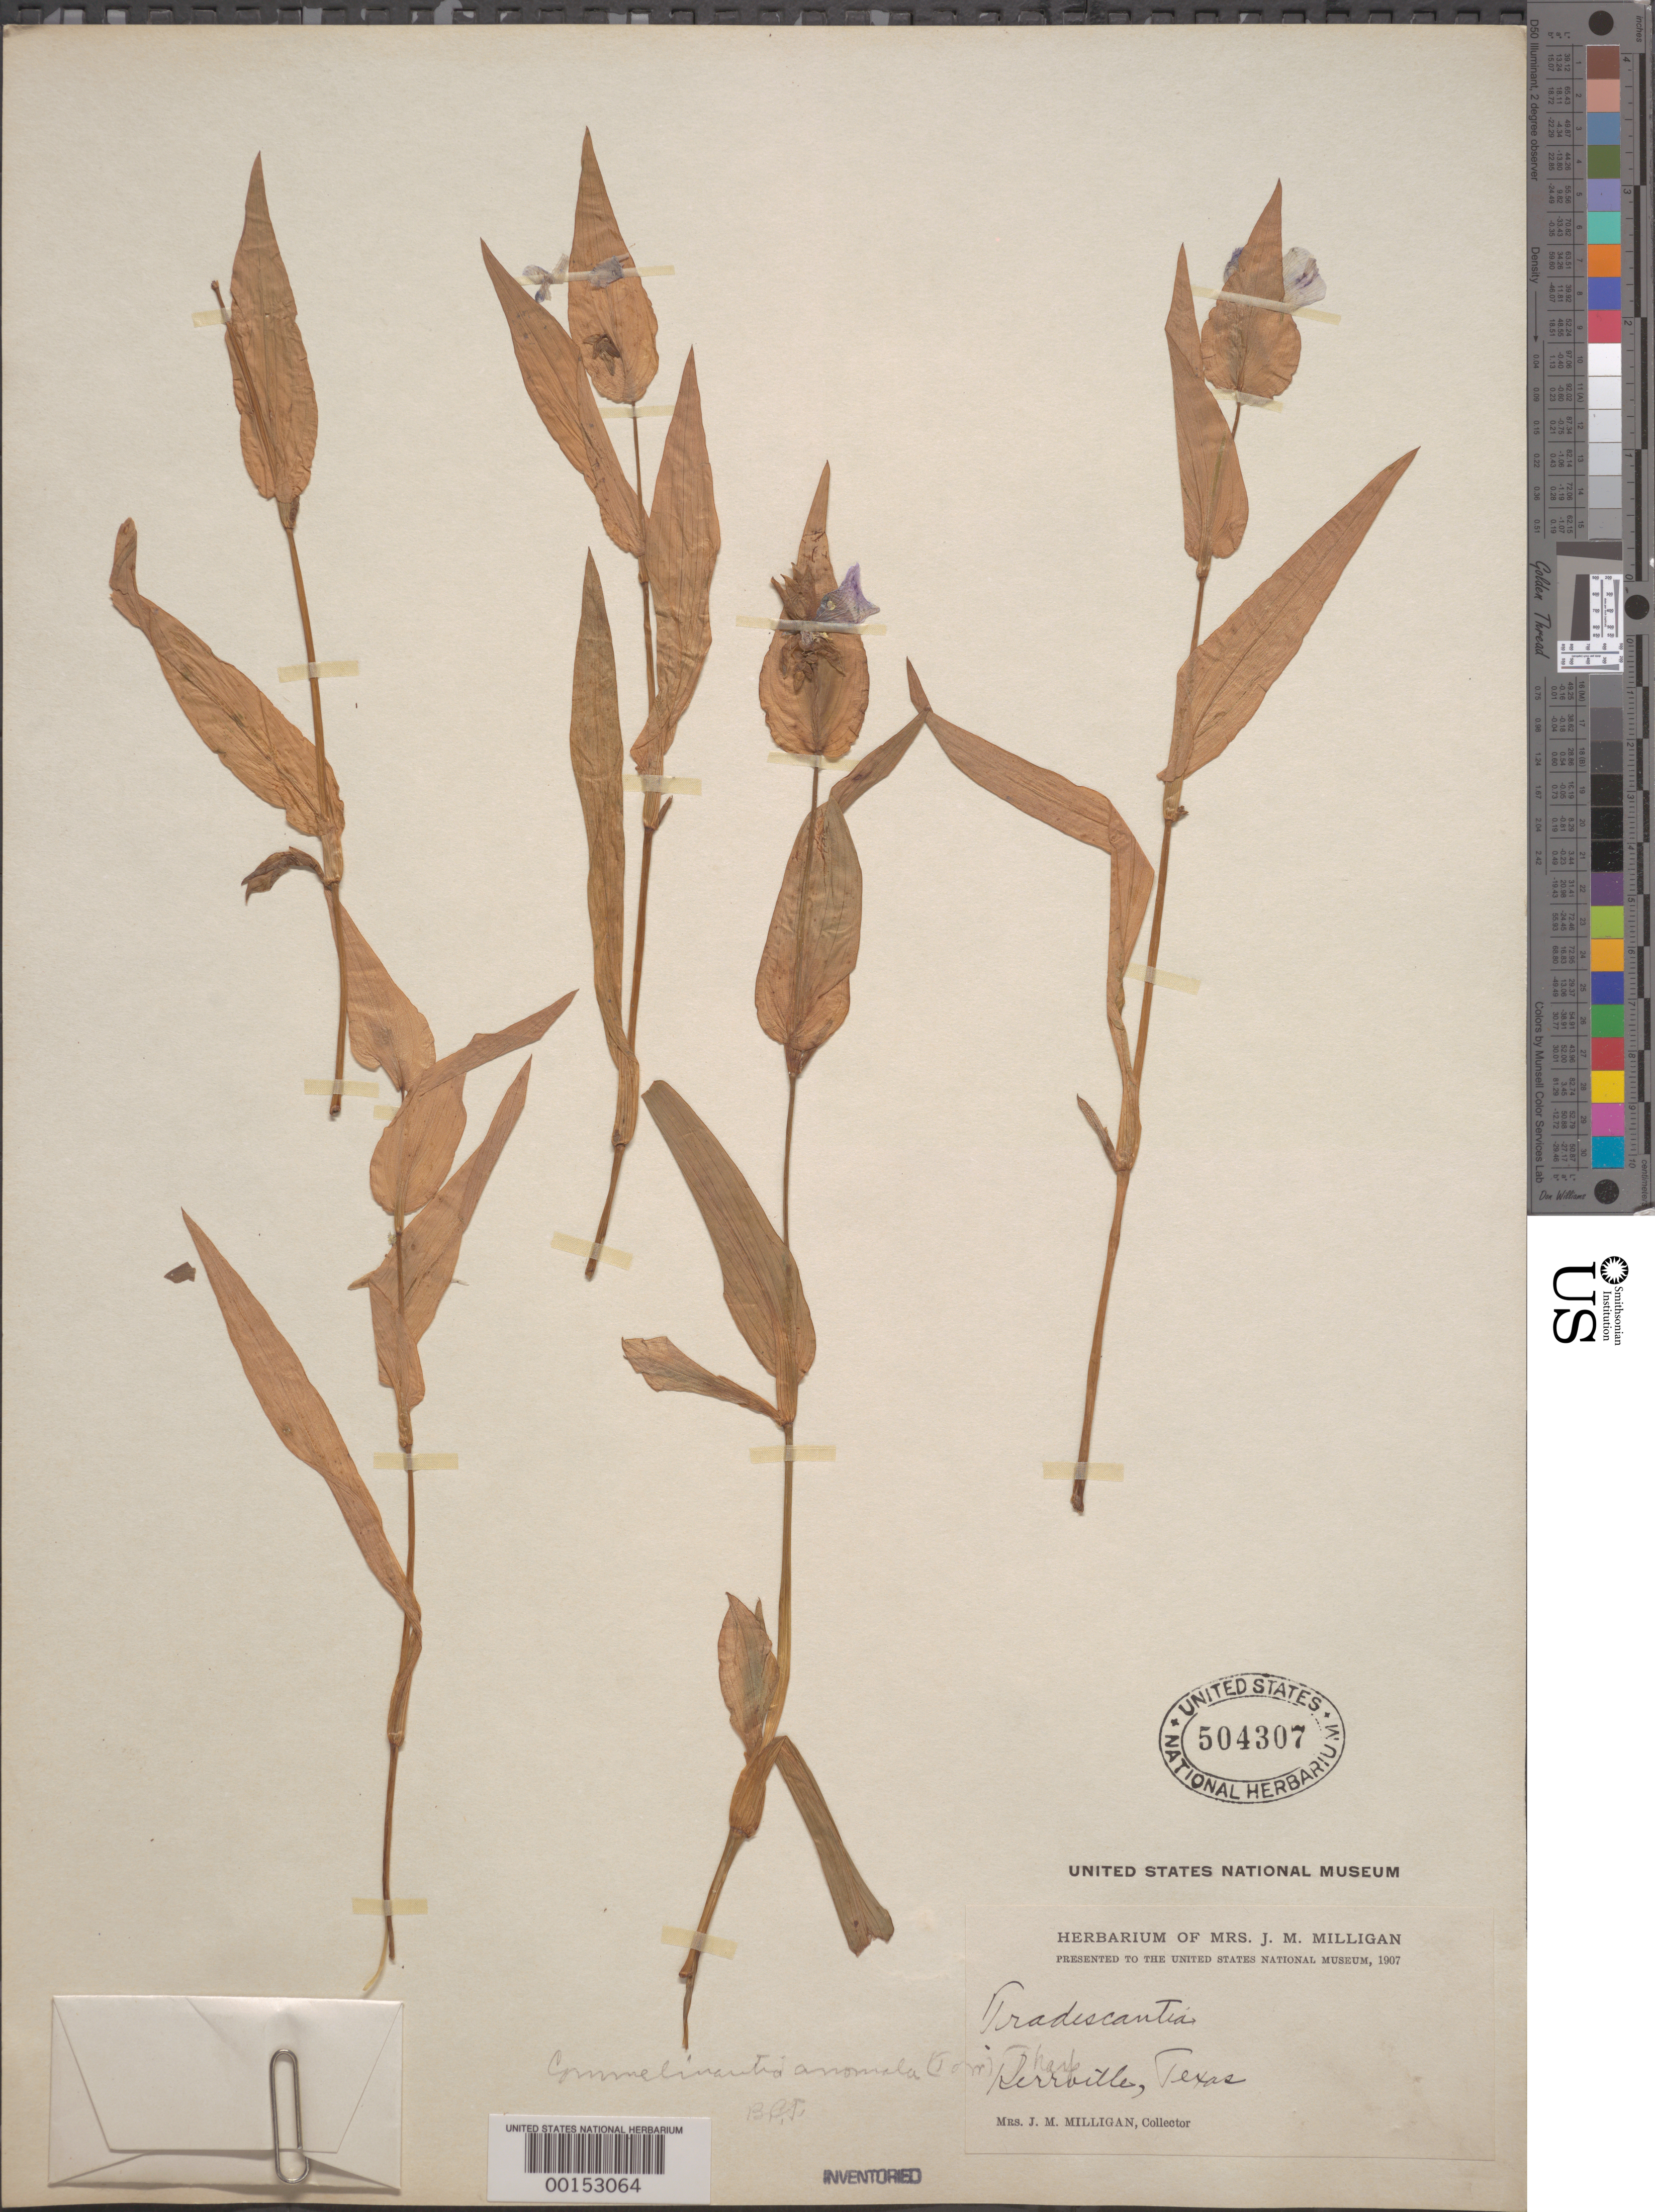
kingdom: Plantae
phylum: Tracheophyta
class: Liliopsida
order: Commelinales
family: Commelinaceae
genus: Tinantia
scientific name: Tinantia anomala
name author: (Torr.) C.B. Clarke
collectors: J. M. Milligan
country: United States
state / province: Texas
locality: Polytechnic.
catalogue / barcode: US 504307